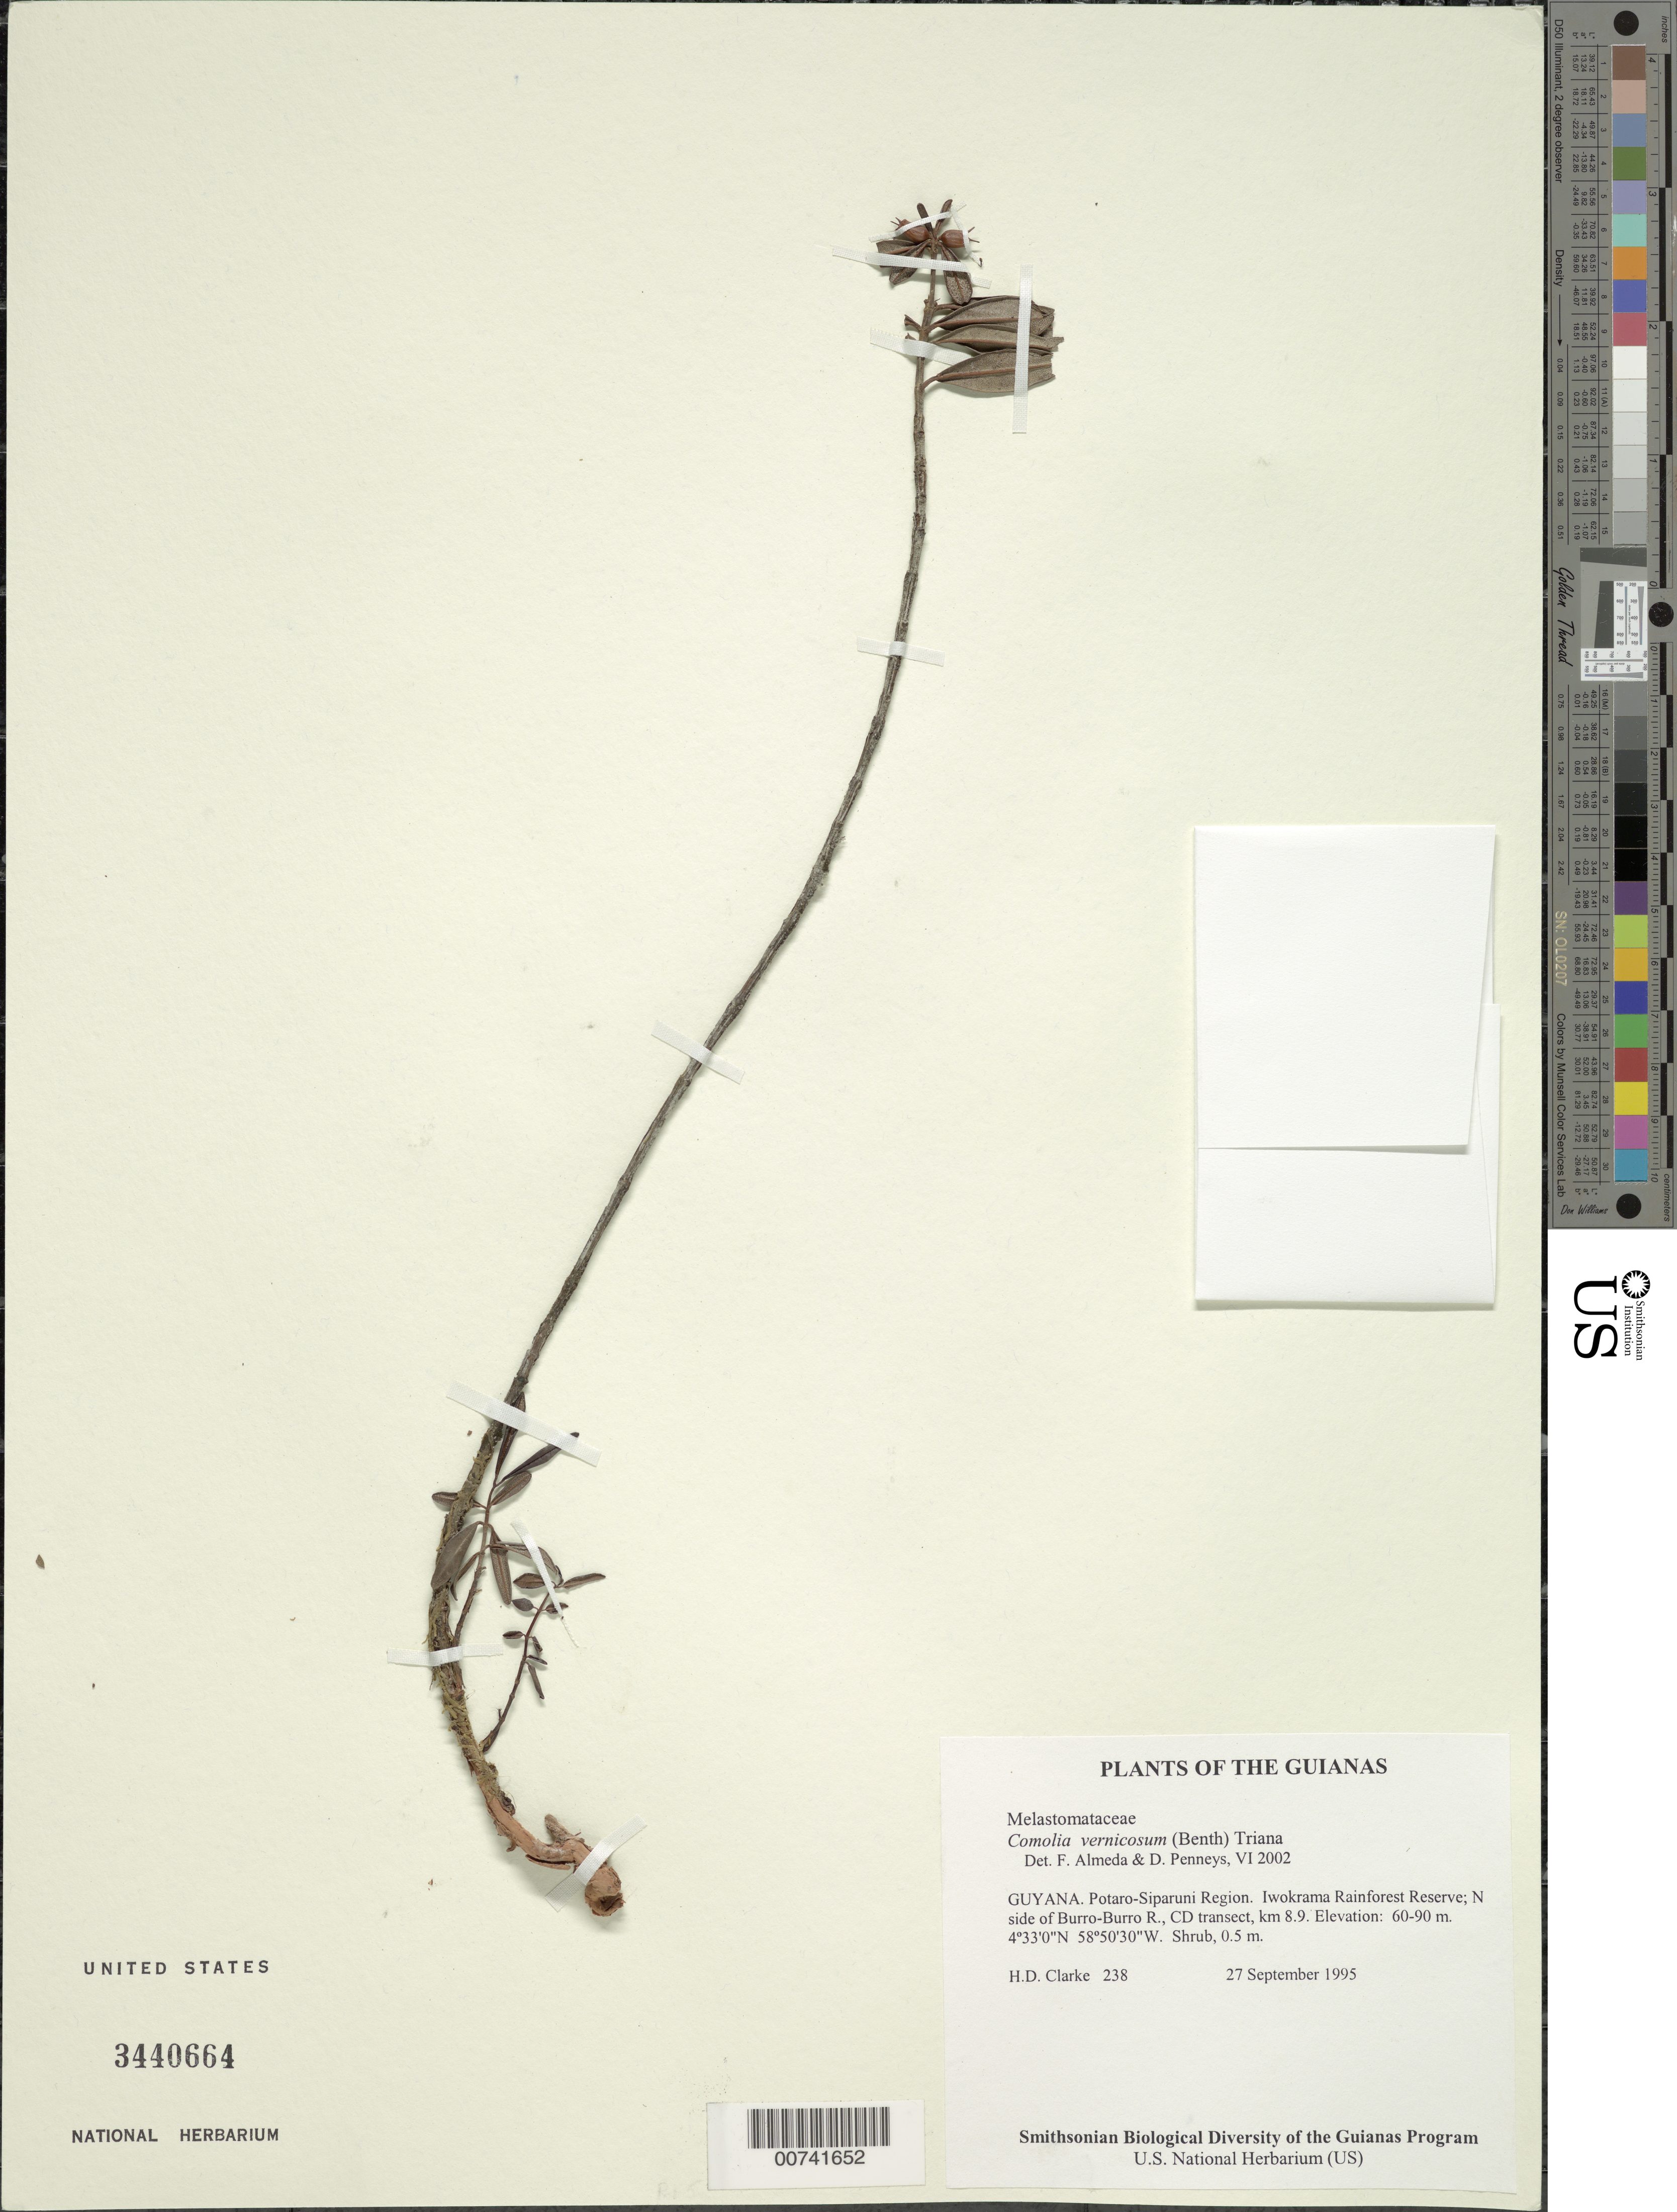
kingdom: Plantae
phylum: Tracheophyta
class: Magnoliopsida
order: Myrtales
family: Melastomataceae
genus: Leiostegia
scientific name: Leiostegia vernicosa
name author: Benth.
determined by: Nunes da Silva, Diego, (RB), Jardim Botanico do Rio de Janeiro - Herbario (BRAZIL)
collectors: H. D. Clarke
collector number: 238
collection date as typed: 27 September 1995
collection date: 1995-09-27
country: Guyana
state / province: Potaro-Siparuni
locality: Iwokrama Rainforest Reserve; N side of Burro-Burro R., CD transect, km 8.9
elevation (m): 60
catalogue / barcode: US 3440664